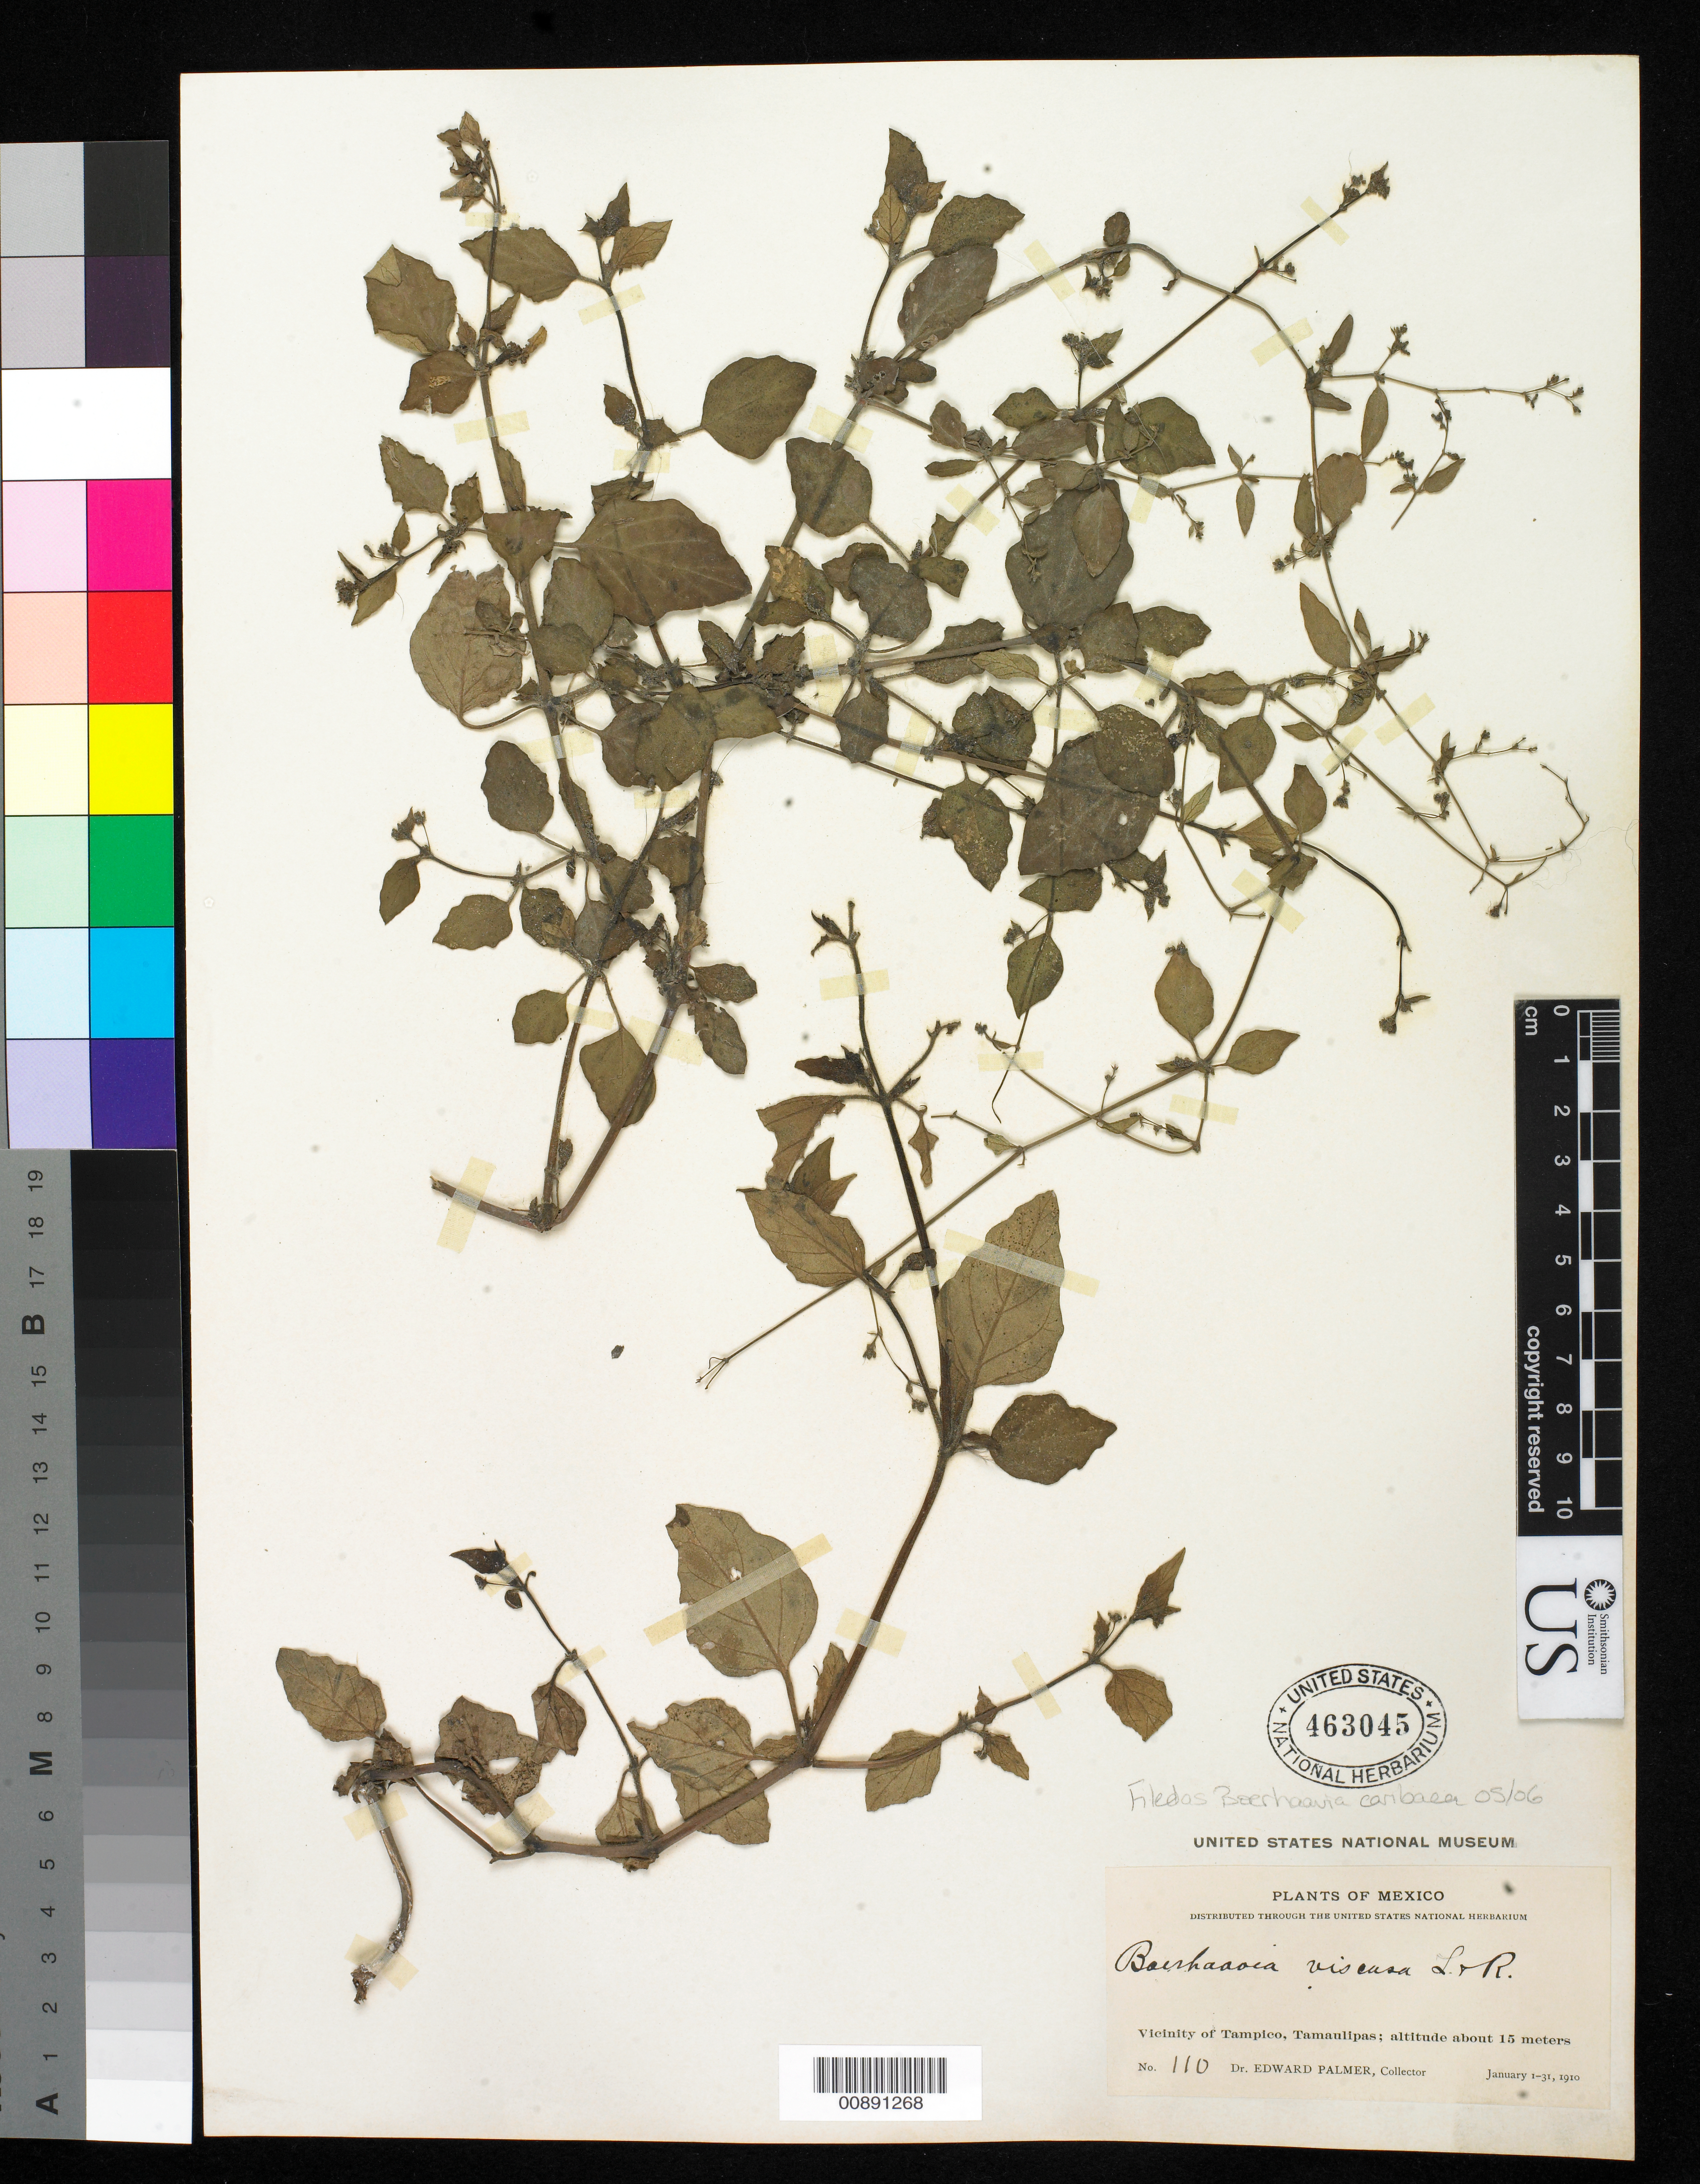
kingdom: Plantae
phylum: Tracheophyta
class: Magnoliopsida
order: Caryophyllales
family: Nyctaginaceae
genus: Boerhavia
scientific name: Boerhavia caribaea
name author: Jacq.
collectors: E. Palmer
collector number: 110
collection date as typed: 01 Jan 1910 to 31 Jan 1910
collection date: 1910-01-01/1910-01-31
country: Mexico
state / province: Tamaulipas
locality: Vicinity of Tampico, Tamaulipas.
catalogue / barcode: US 463045